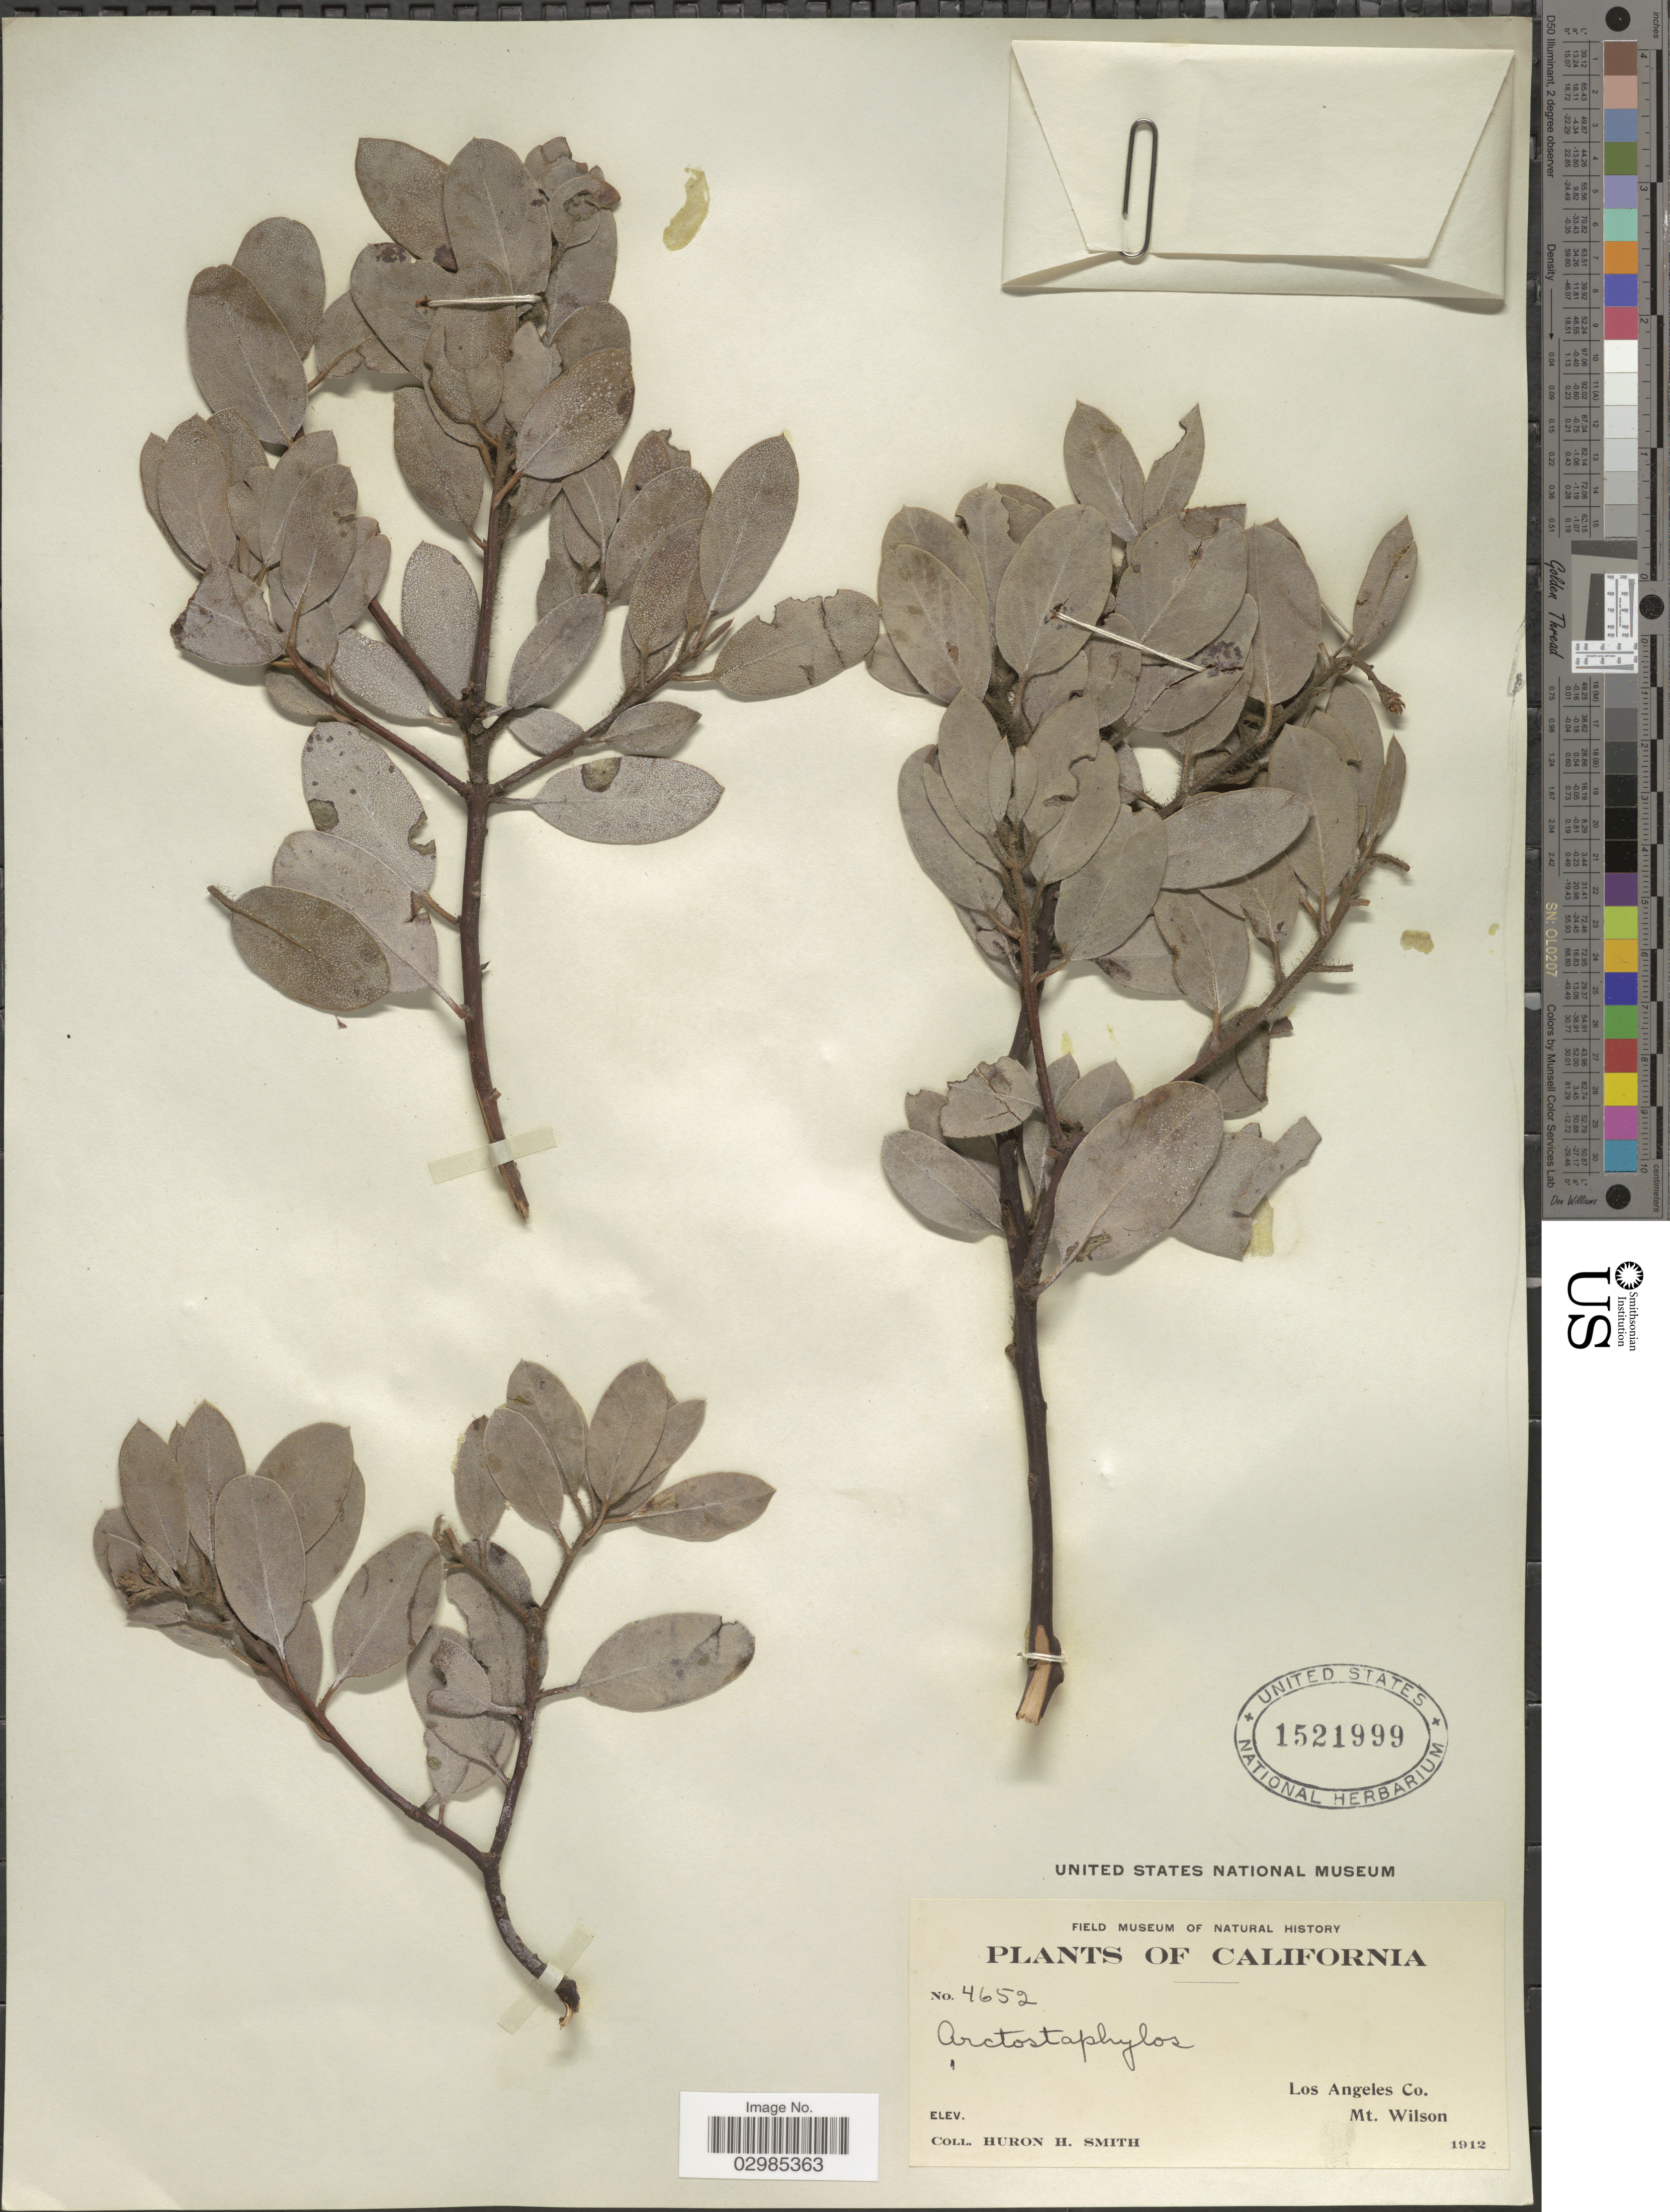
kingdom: Plantae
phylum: Tracheophyta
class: Magnoliopsida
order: Ericales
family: Ericaceae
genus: Arctostaphylos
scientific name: Arctostaphylos cratericola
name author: (Donn. Sm.) Donn. Sm.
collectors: Huron H. Smith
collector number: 4652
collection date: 1912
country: United States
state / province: California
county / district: Los Angeles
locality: Los Angeles Co. Mt. Wilson.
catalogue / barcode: US 1521999